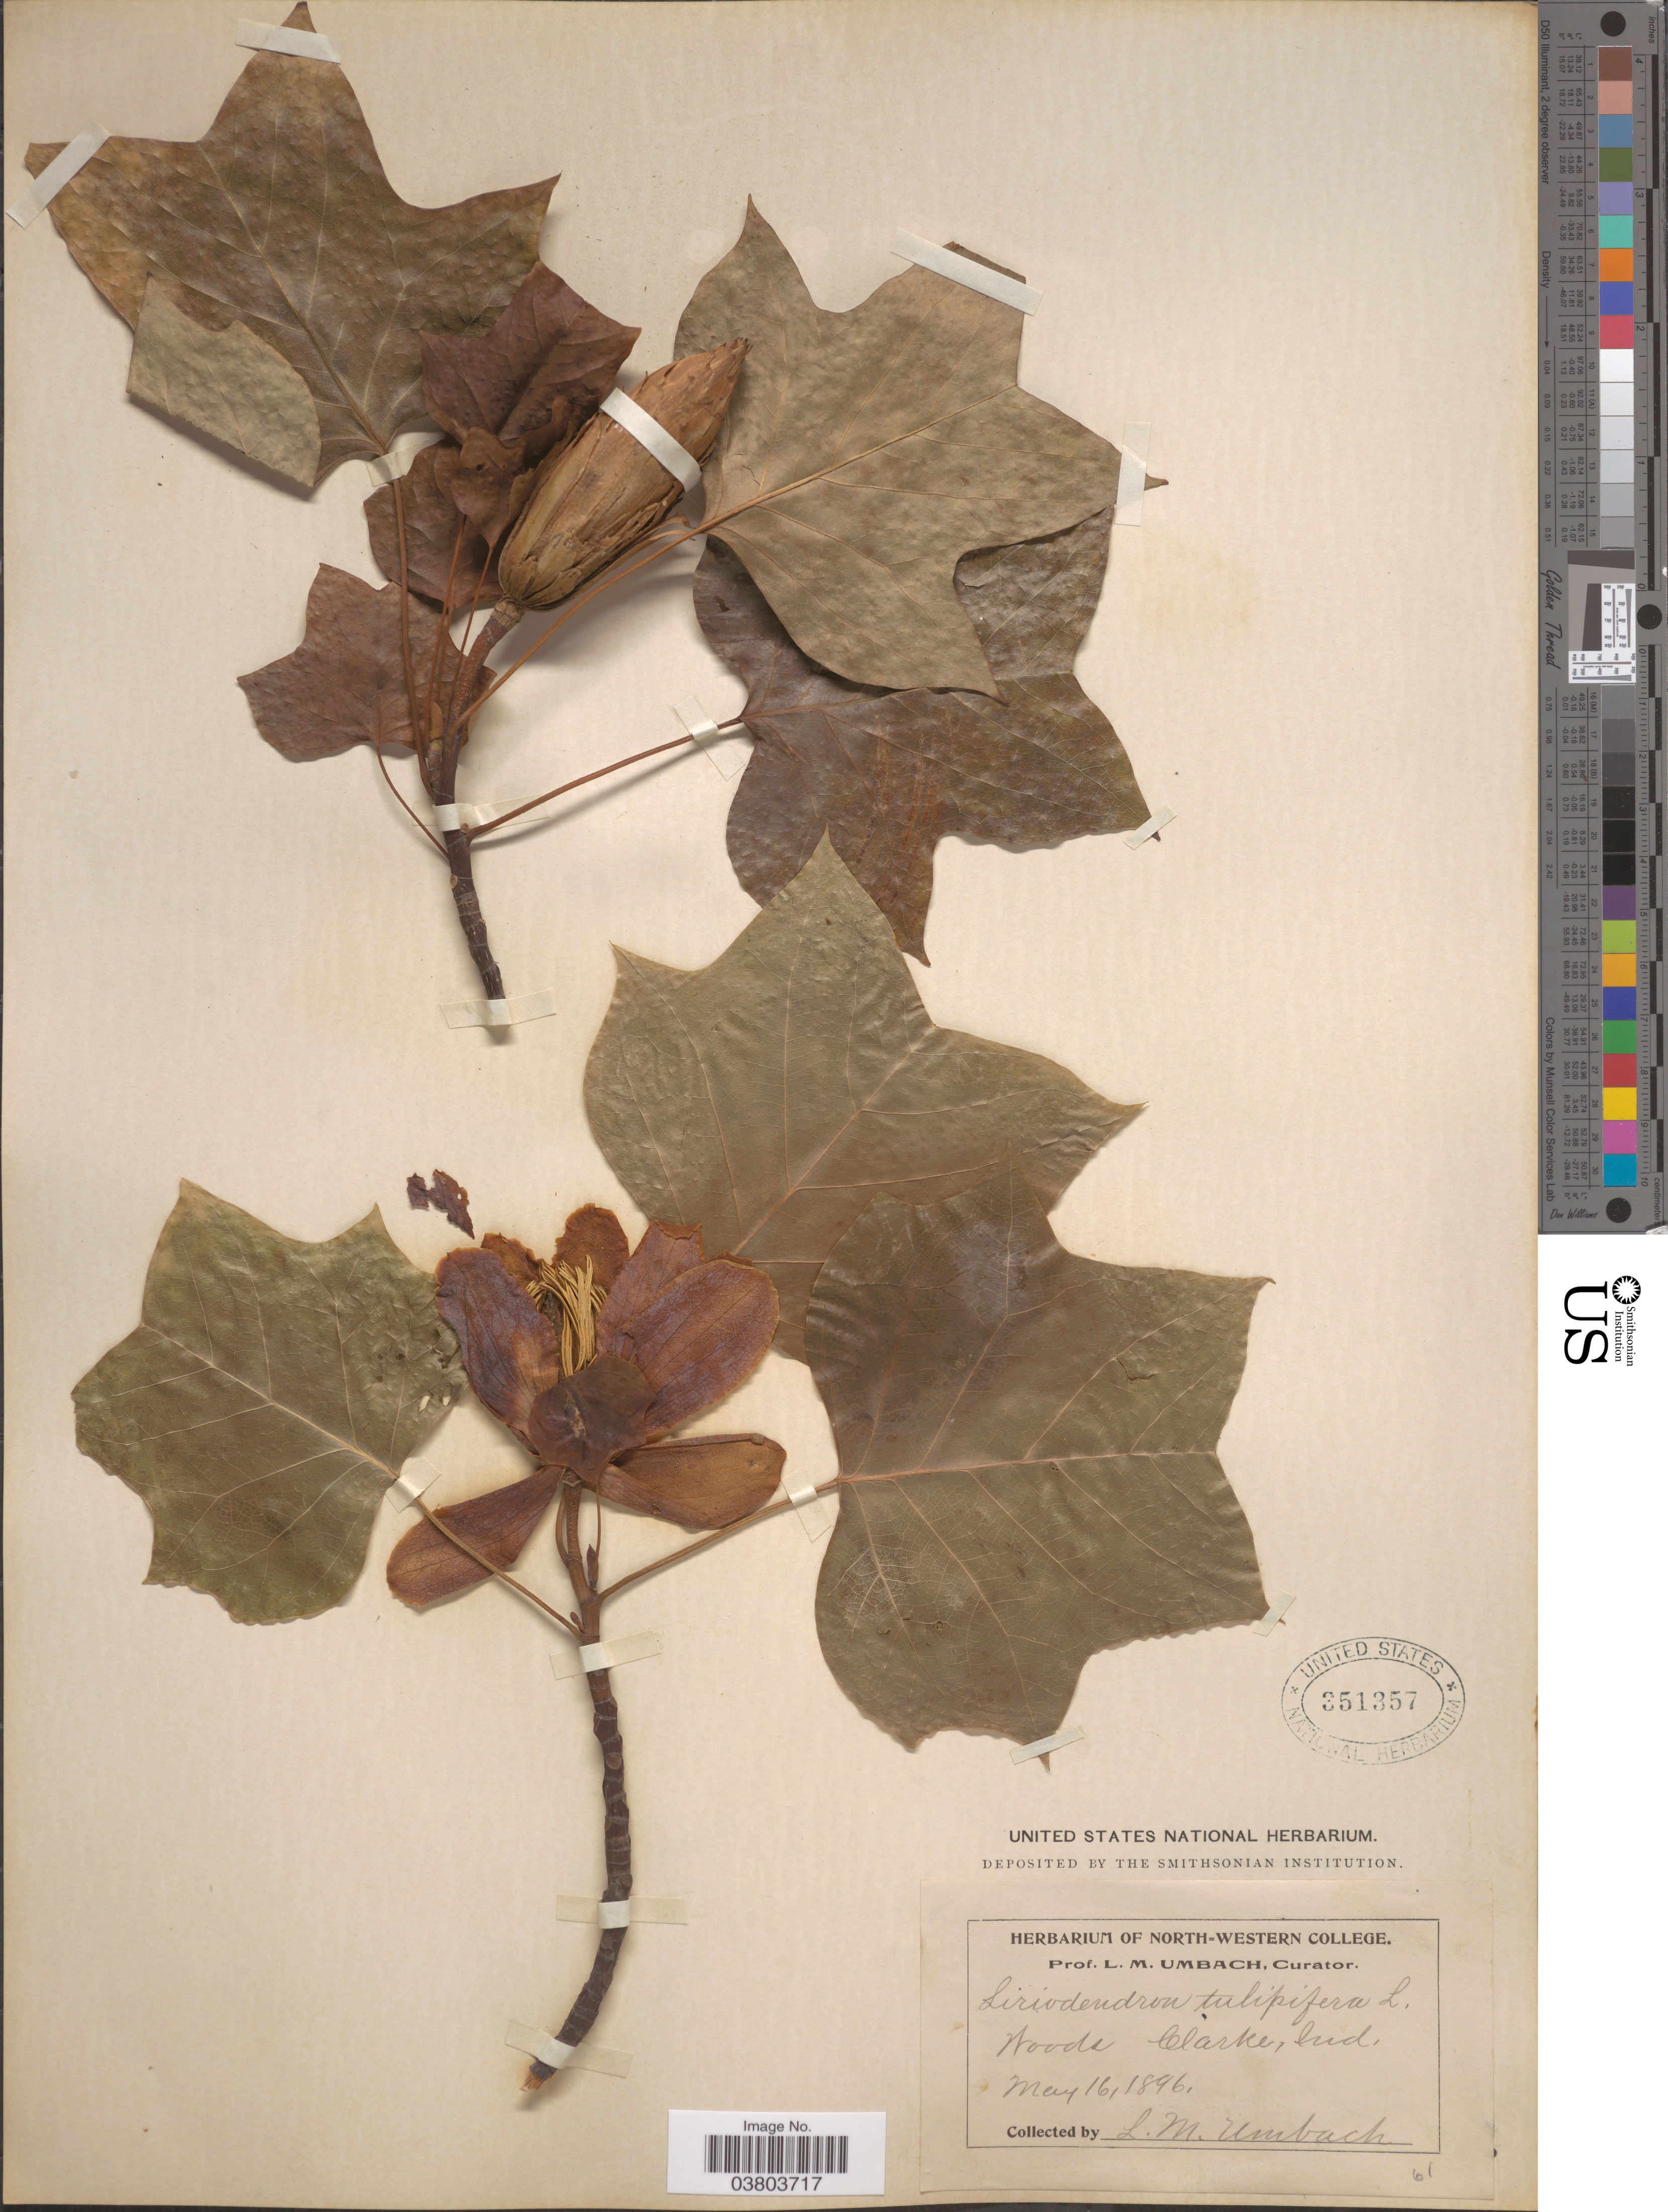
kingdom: Plantae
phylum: Tracheophyta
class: Magnoliopsida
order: Magnoliales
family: Magnoliaceae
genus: Liriodendron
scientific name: Liriodendron tulipifera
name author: L.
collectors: L. M. Umbach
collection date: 1896-05-16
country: United States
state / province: Indiana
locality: Clarke.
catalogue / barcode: US 351357